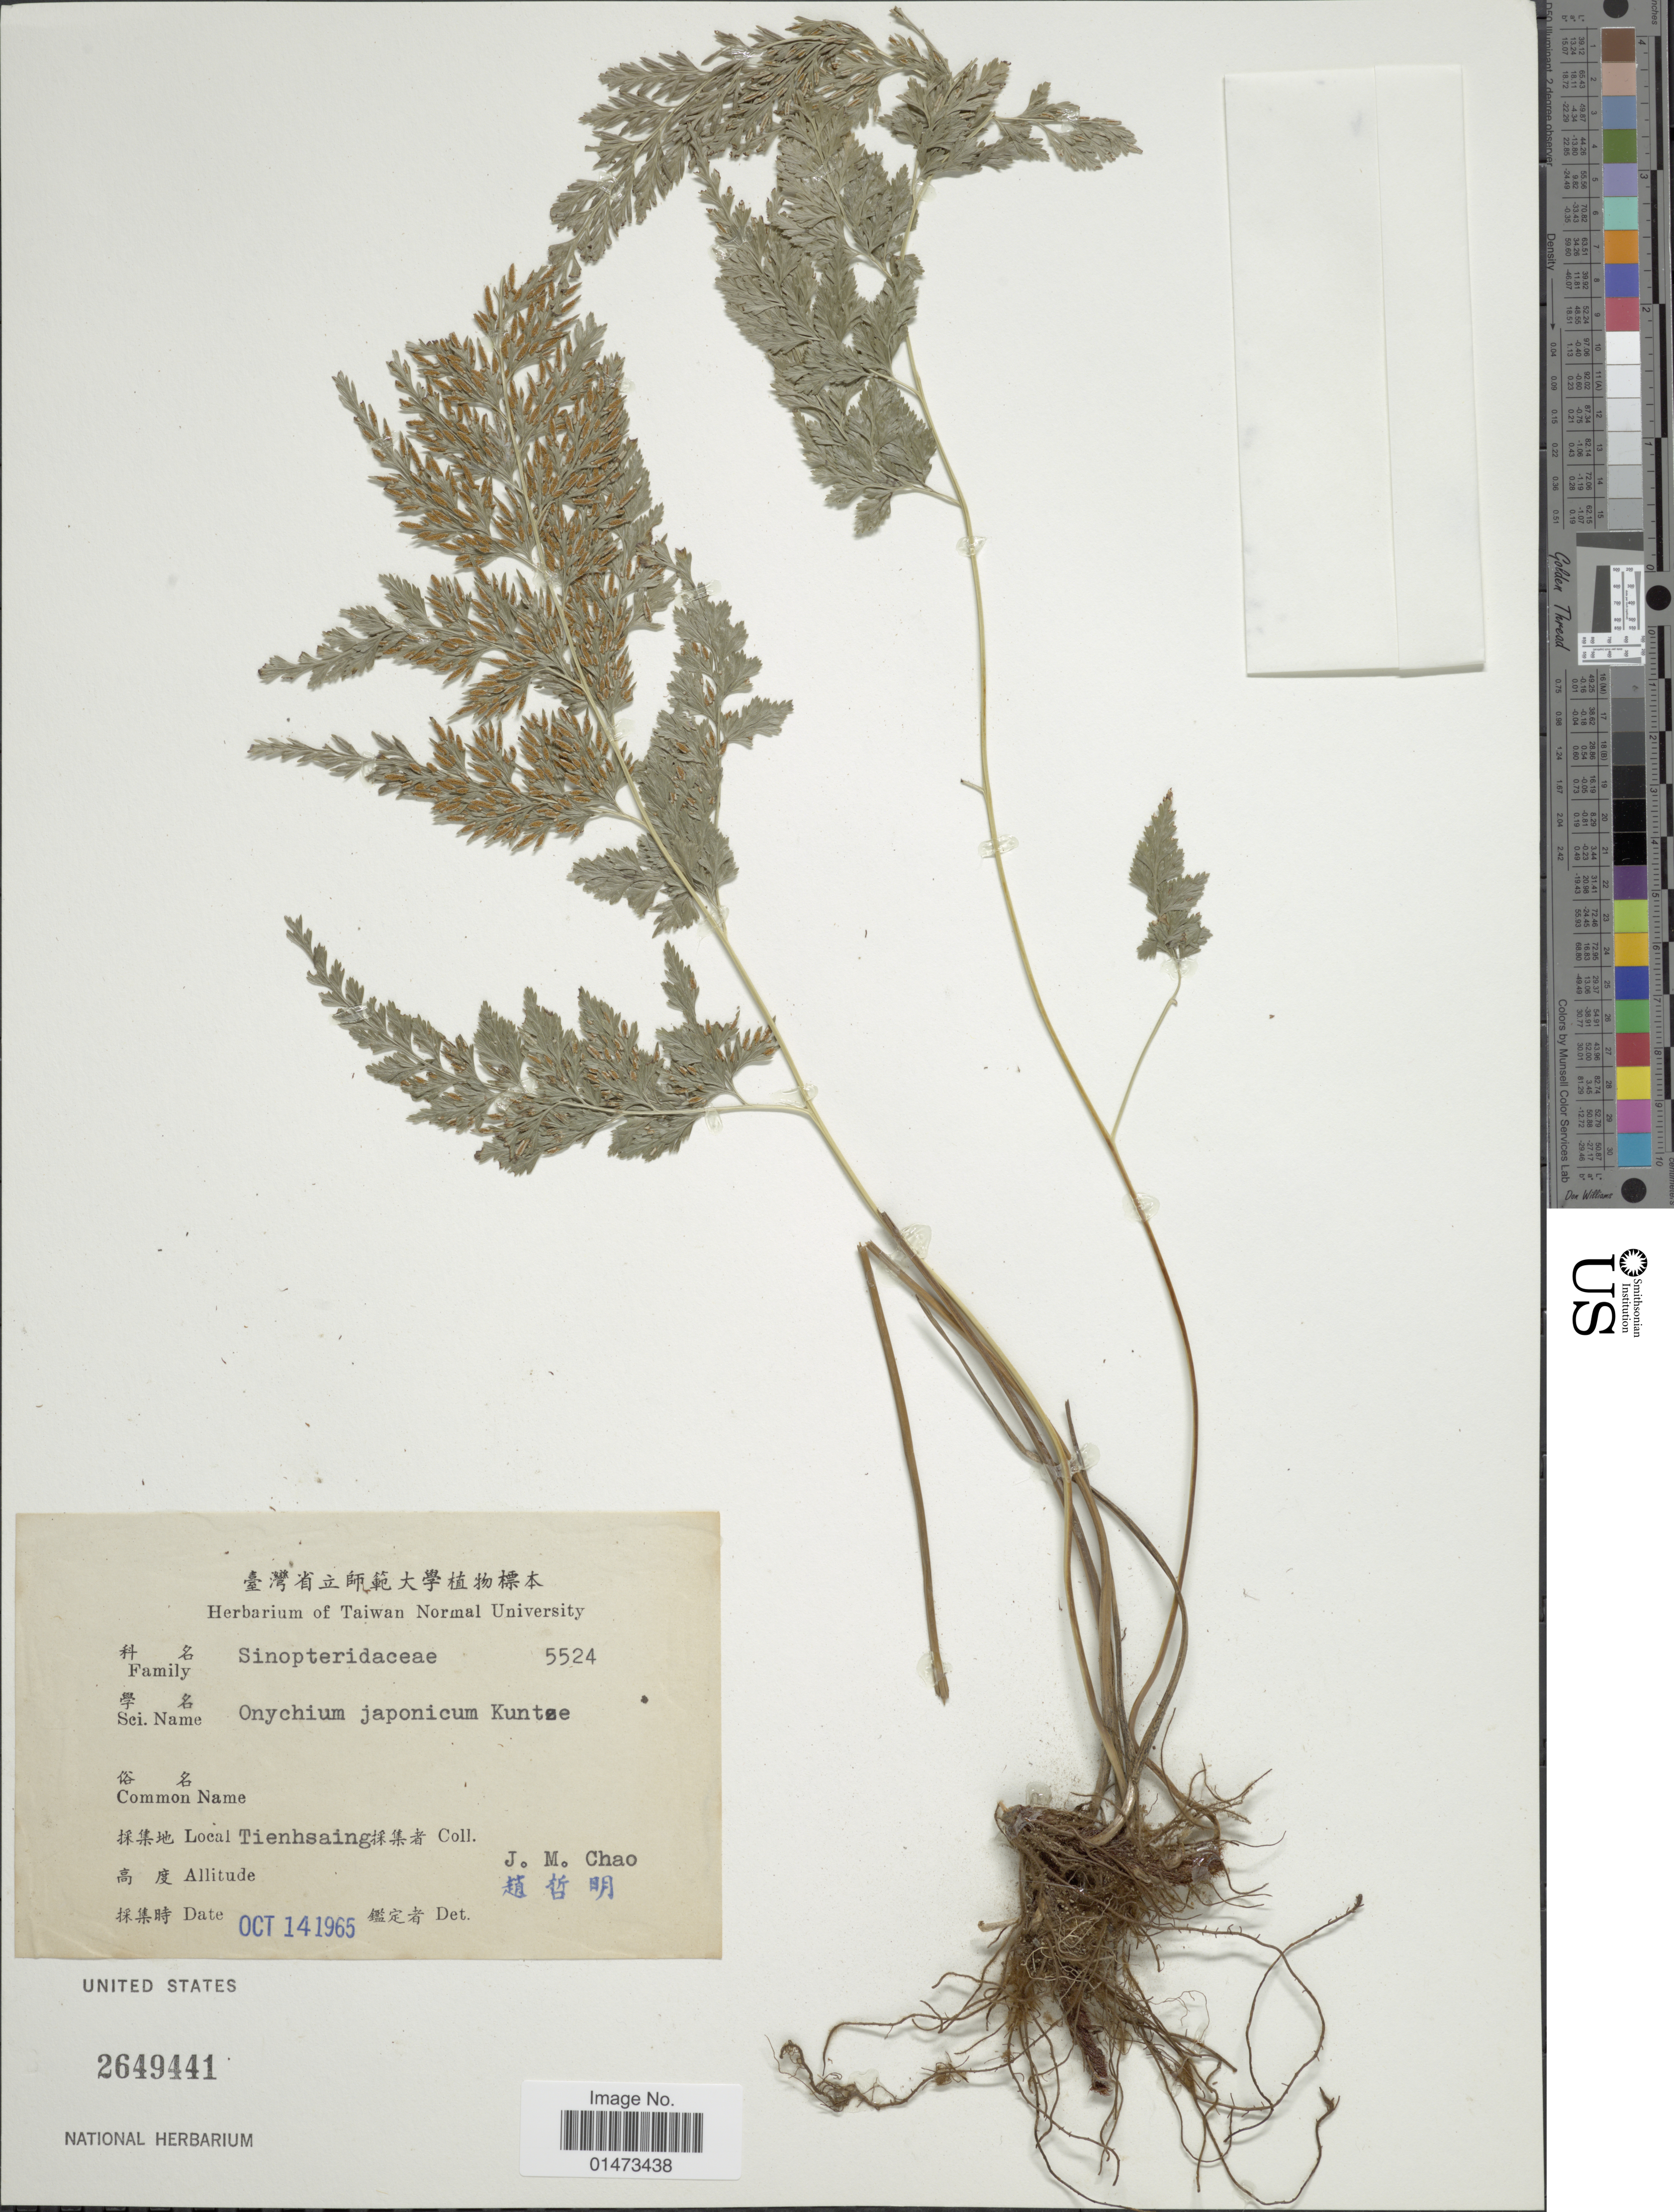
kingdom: Plantae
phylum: Tracheophyta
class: Polypodiopsida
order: Polypodiales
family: Pteridaceae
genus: Onychium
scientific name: Onychium japonicum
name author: (Thunb.) Kunze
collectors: J. Chao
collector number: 5524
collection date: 1965-10-14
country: Taiwan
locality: Tienhsaing.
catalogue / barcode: US 2649441